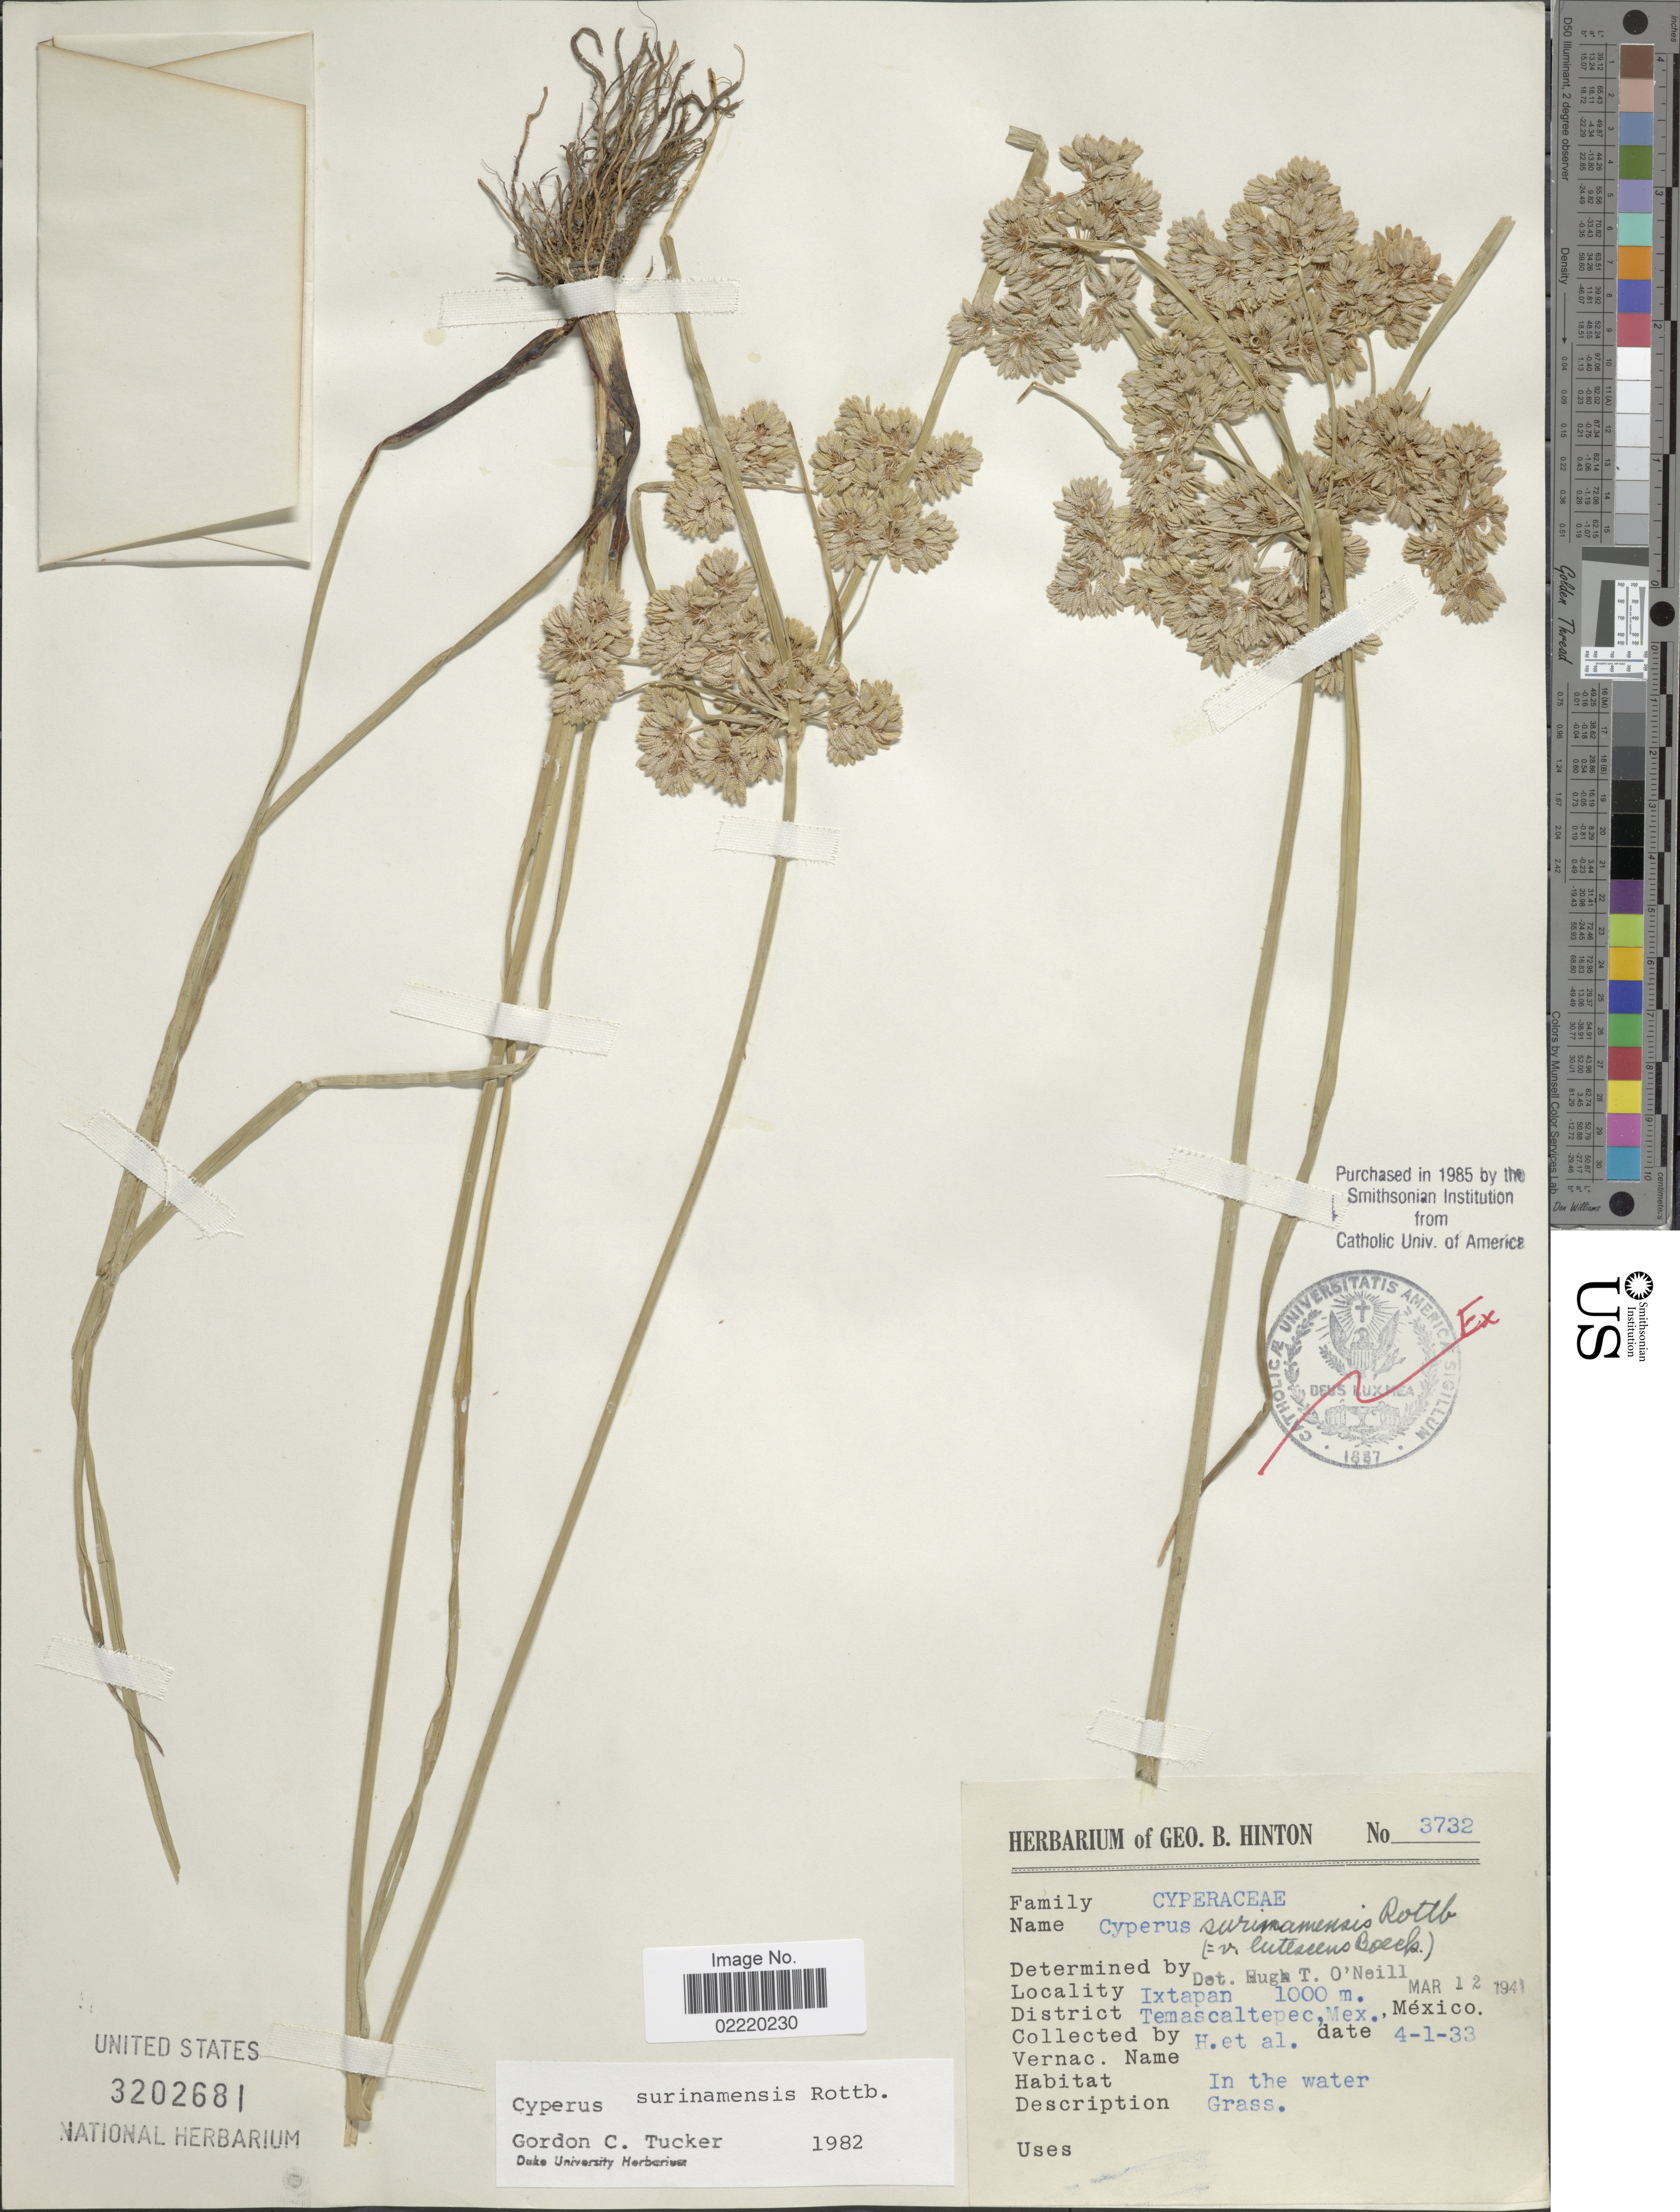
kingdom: Plantae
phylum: Tracheophyta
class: Liliopsida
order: Poales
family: Cyperaceae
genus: Cyperus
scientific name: Cyperus surinamensis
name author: Rottb.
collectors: G. B. Hinton & et al.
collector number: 3732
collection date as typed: Transcribed d/m/y: 1/4/33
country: Mexico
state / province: México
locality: Ixtapan, District Temascaltepec, Mex.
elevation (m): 1000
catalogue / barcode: US 3202681